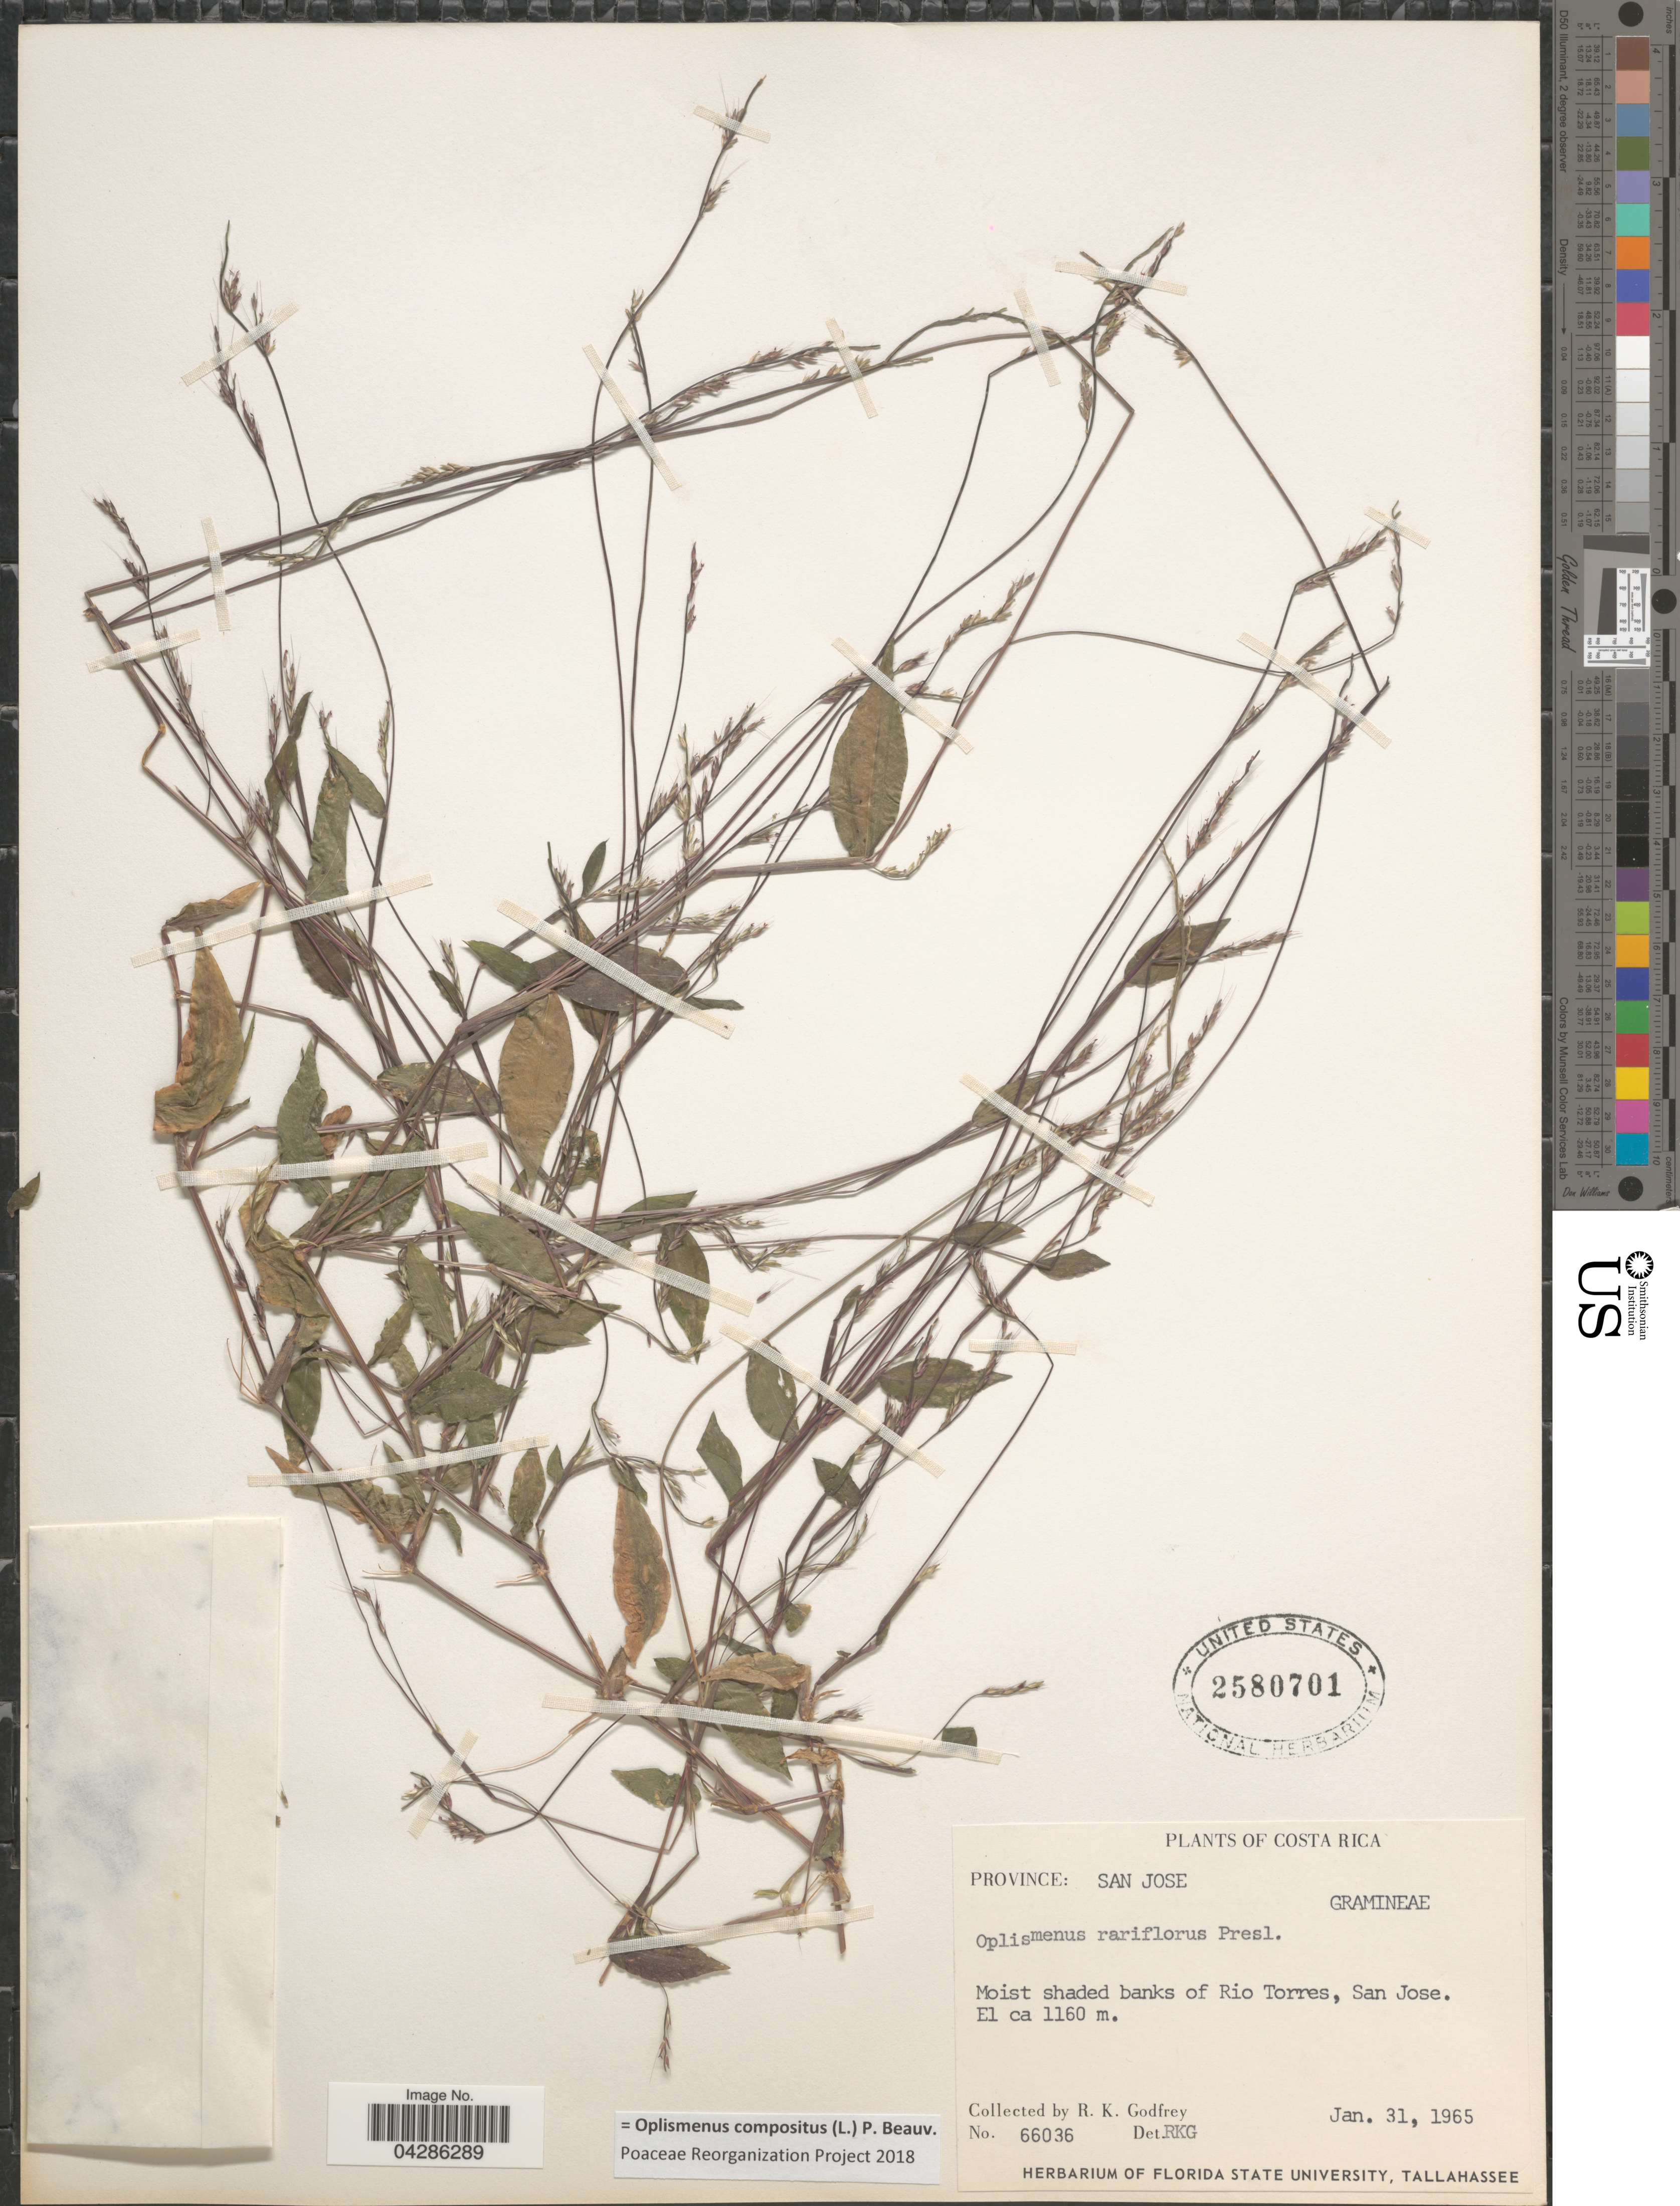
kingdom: Plantae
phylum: Tracheophyta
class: Liliopsida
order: Poales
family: Poaceae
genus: Oplismenus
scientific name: Oplismenus compositus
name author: (L.) P. Beauv.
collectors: R. K. Godfrey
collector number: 66036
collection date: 1965-01-31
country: Costa Rica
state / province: San José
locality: Moist shaded banks of Rio Torres, San Jose.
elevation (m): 1160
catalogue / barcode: US 2580701